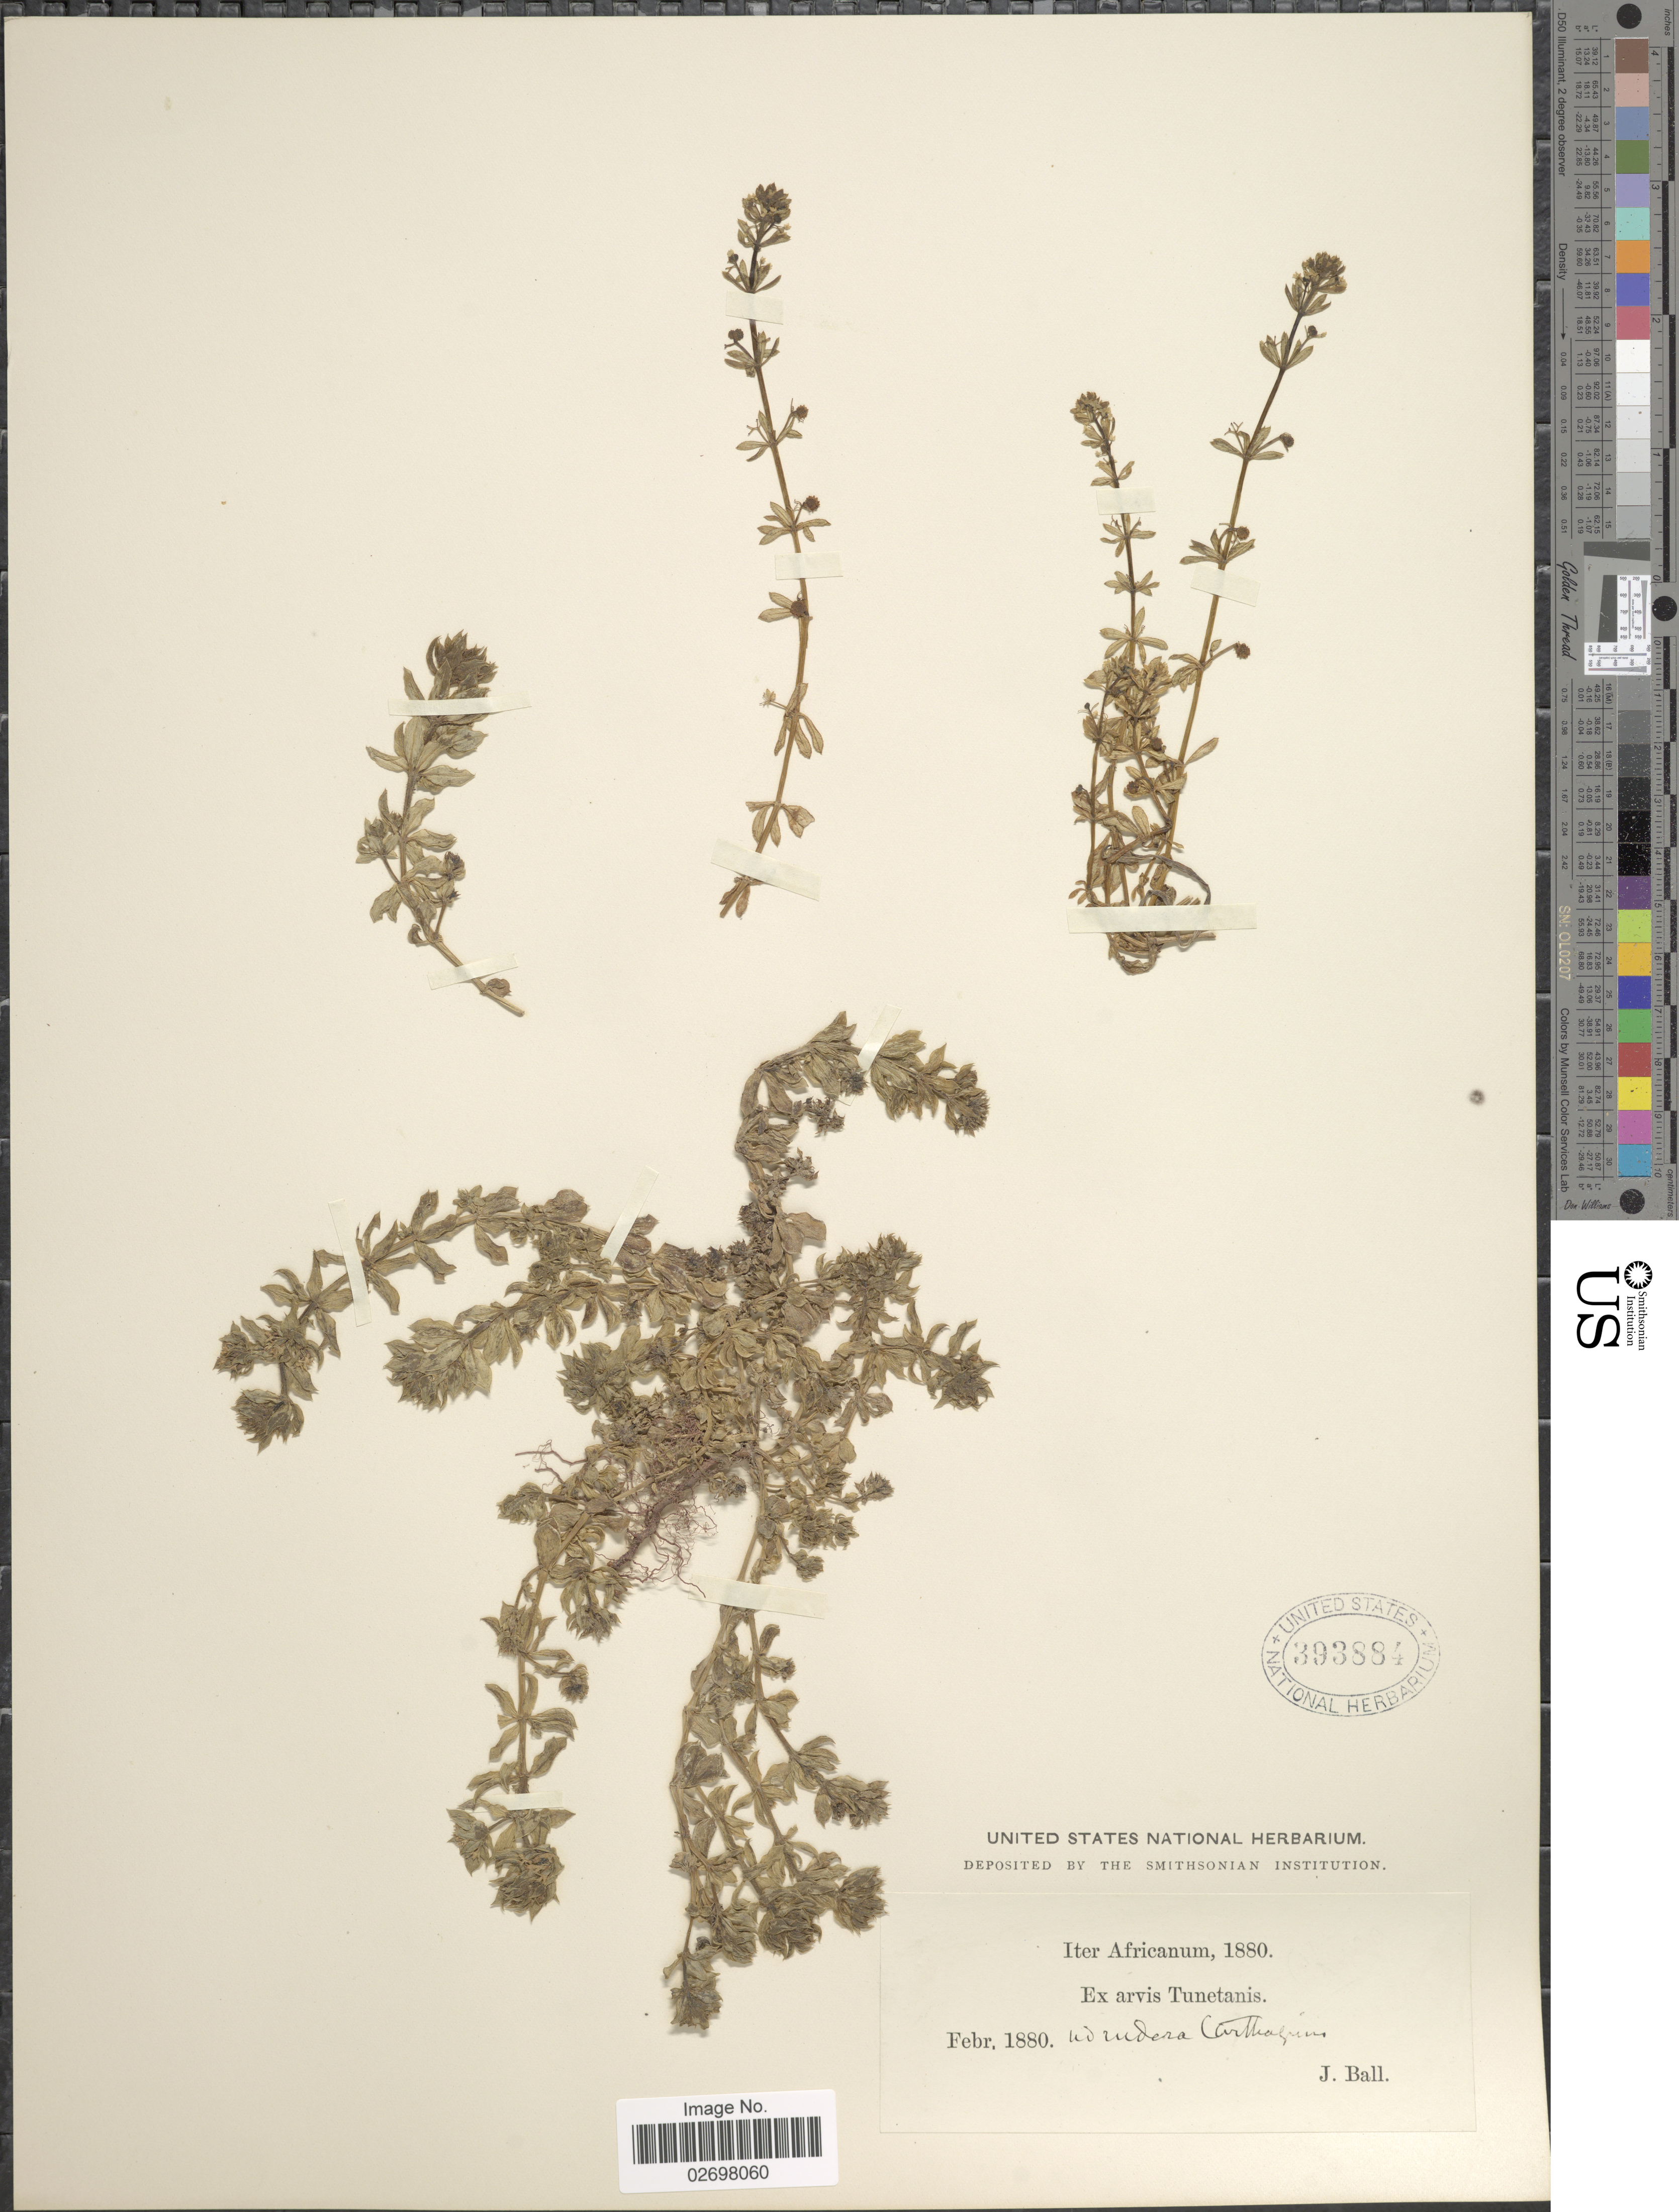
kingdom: Plantae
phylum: Tracheophyta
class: Magnoliopsida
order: Gentianales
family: Rubiaceae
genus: Galium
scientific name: Galium sp.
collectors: J. Ball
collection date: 1880-02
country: Tunisia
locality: Iter Africanum, ex arvis Tunetanis, in rudera Carthagins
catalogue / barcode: US 393884